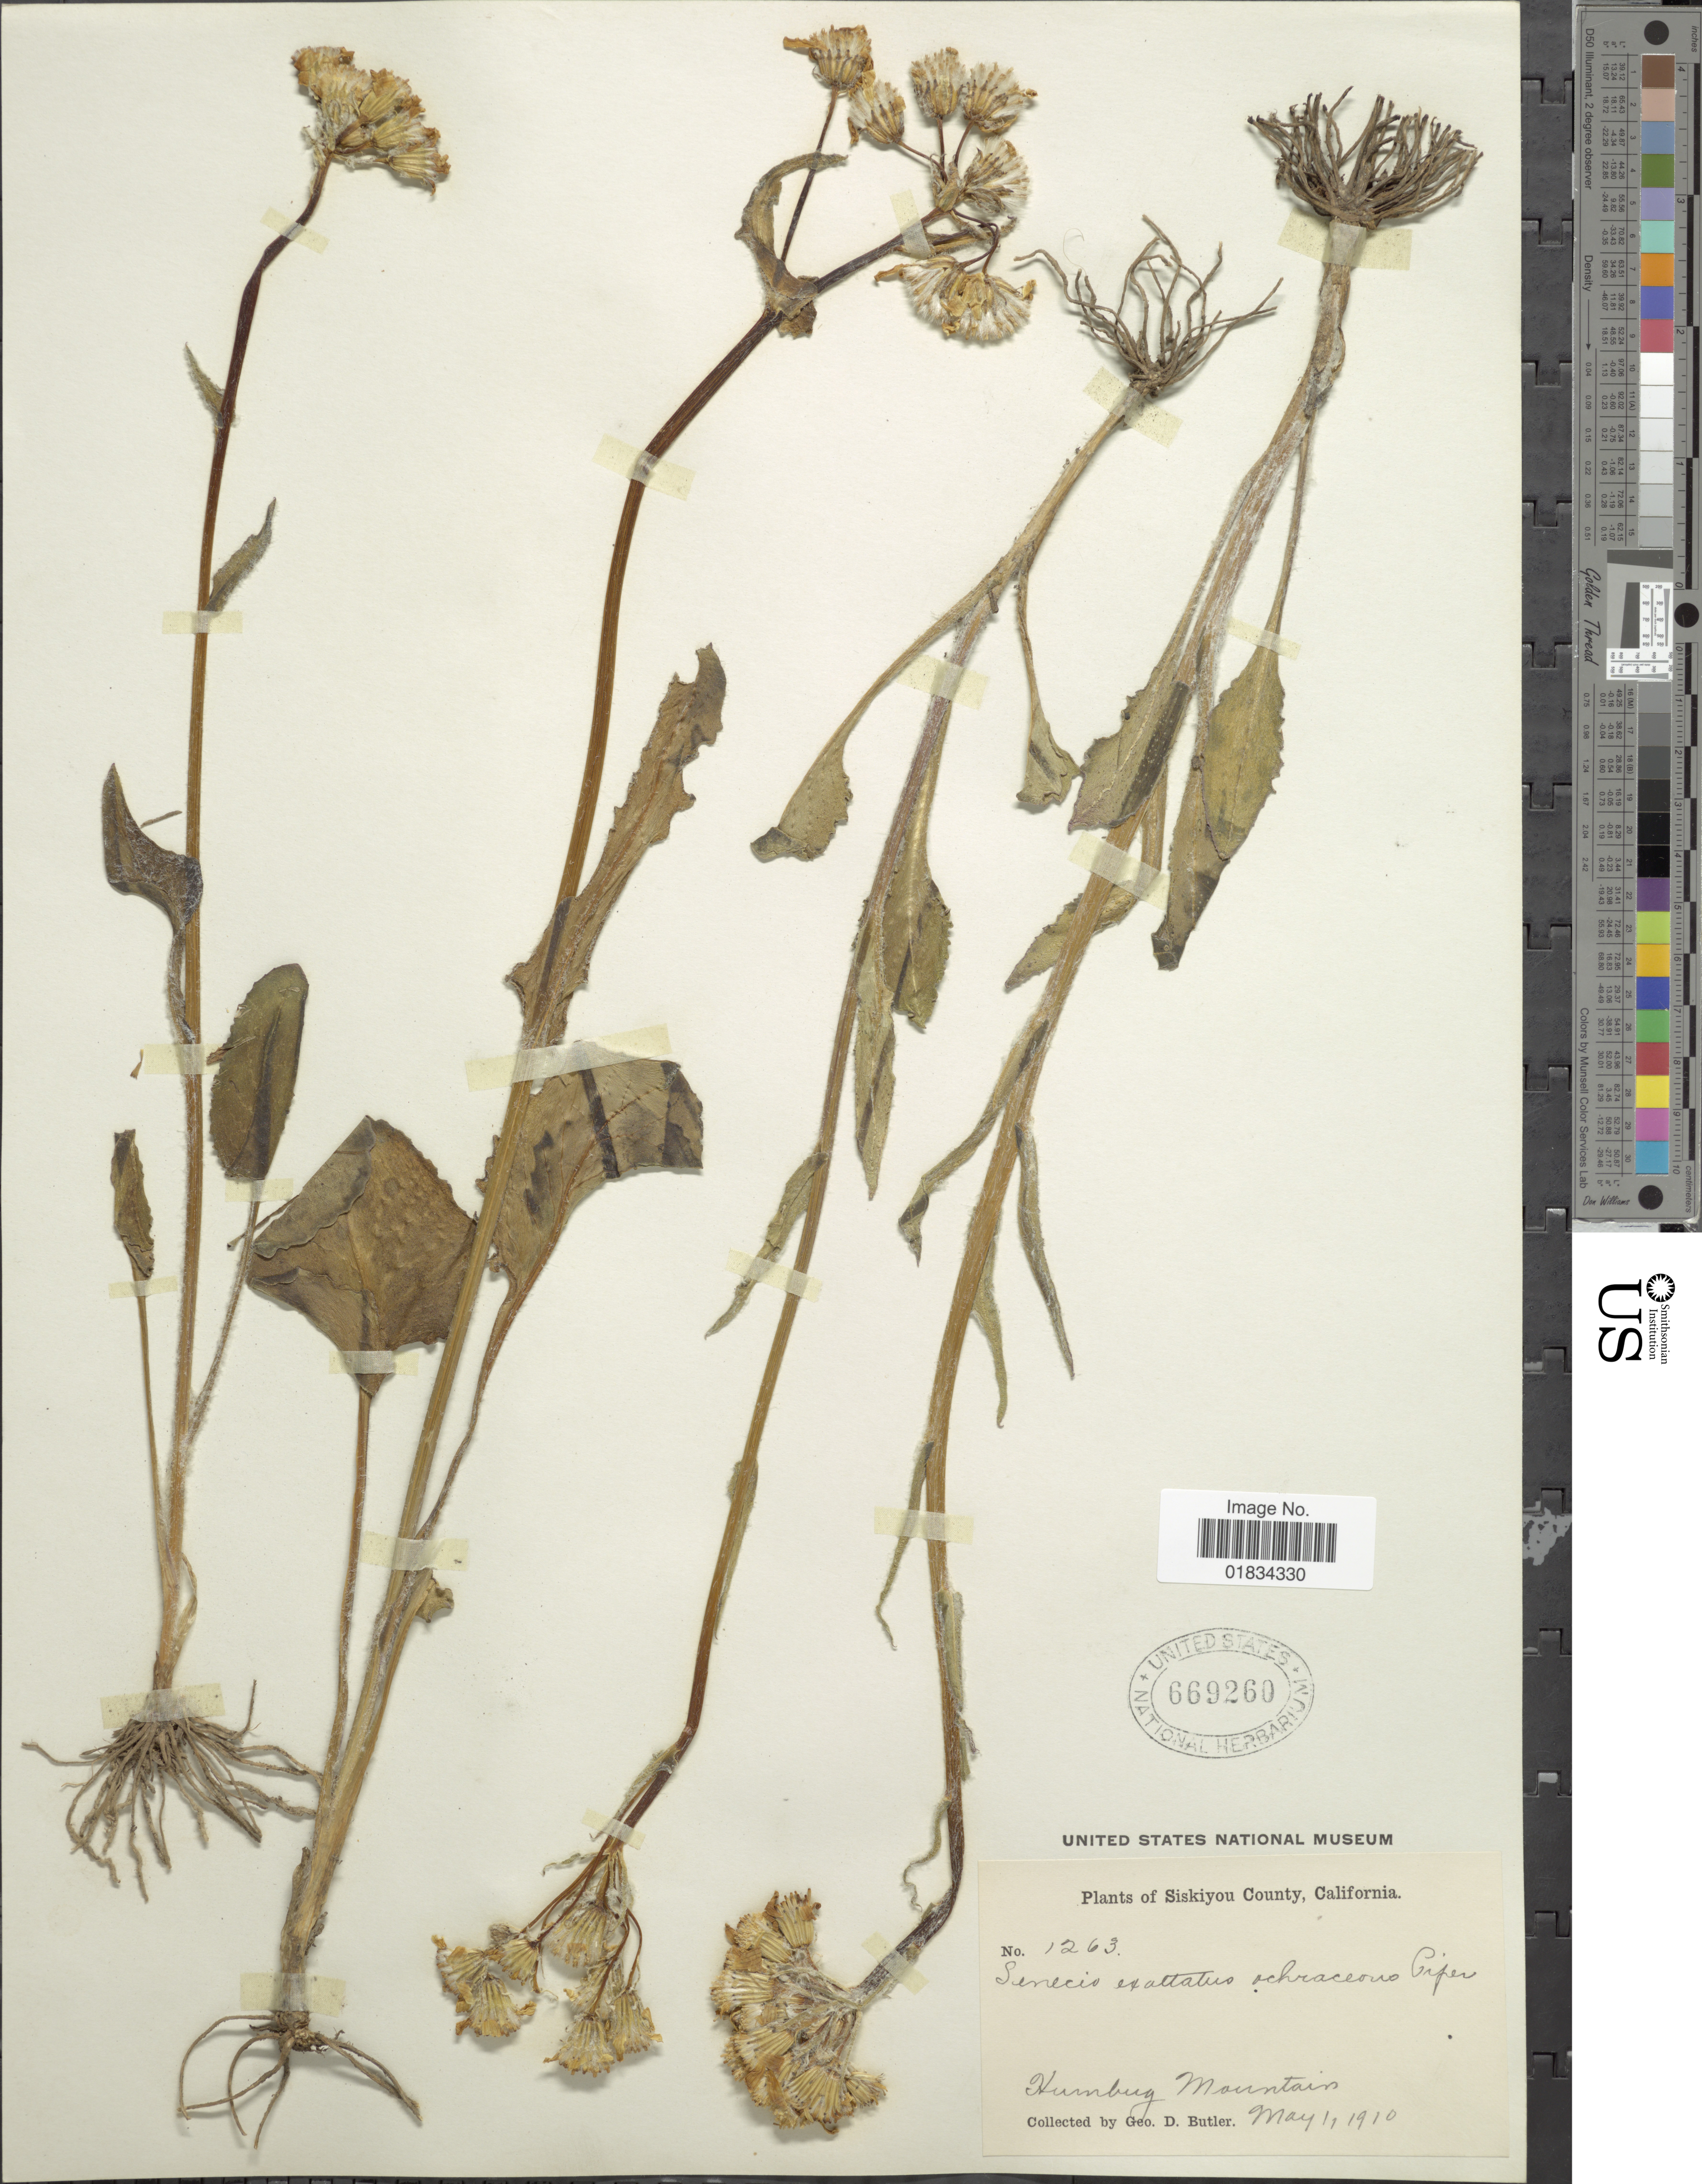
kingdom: Plantae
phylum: Tracheophyta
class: Magnoliopsida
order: Asterales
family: Asteraceae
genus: Senecio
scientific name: Senecio integerrimus var. ochroleucus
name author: (A. Gray) Cronq.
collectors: G. D. Butler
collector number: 1263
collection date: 1910-05-01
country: United States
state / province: California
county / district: Siskiyou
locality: Siskiyou County. Humbug Mountains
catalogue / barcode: US 669260